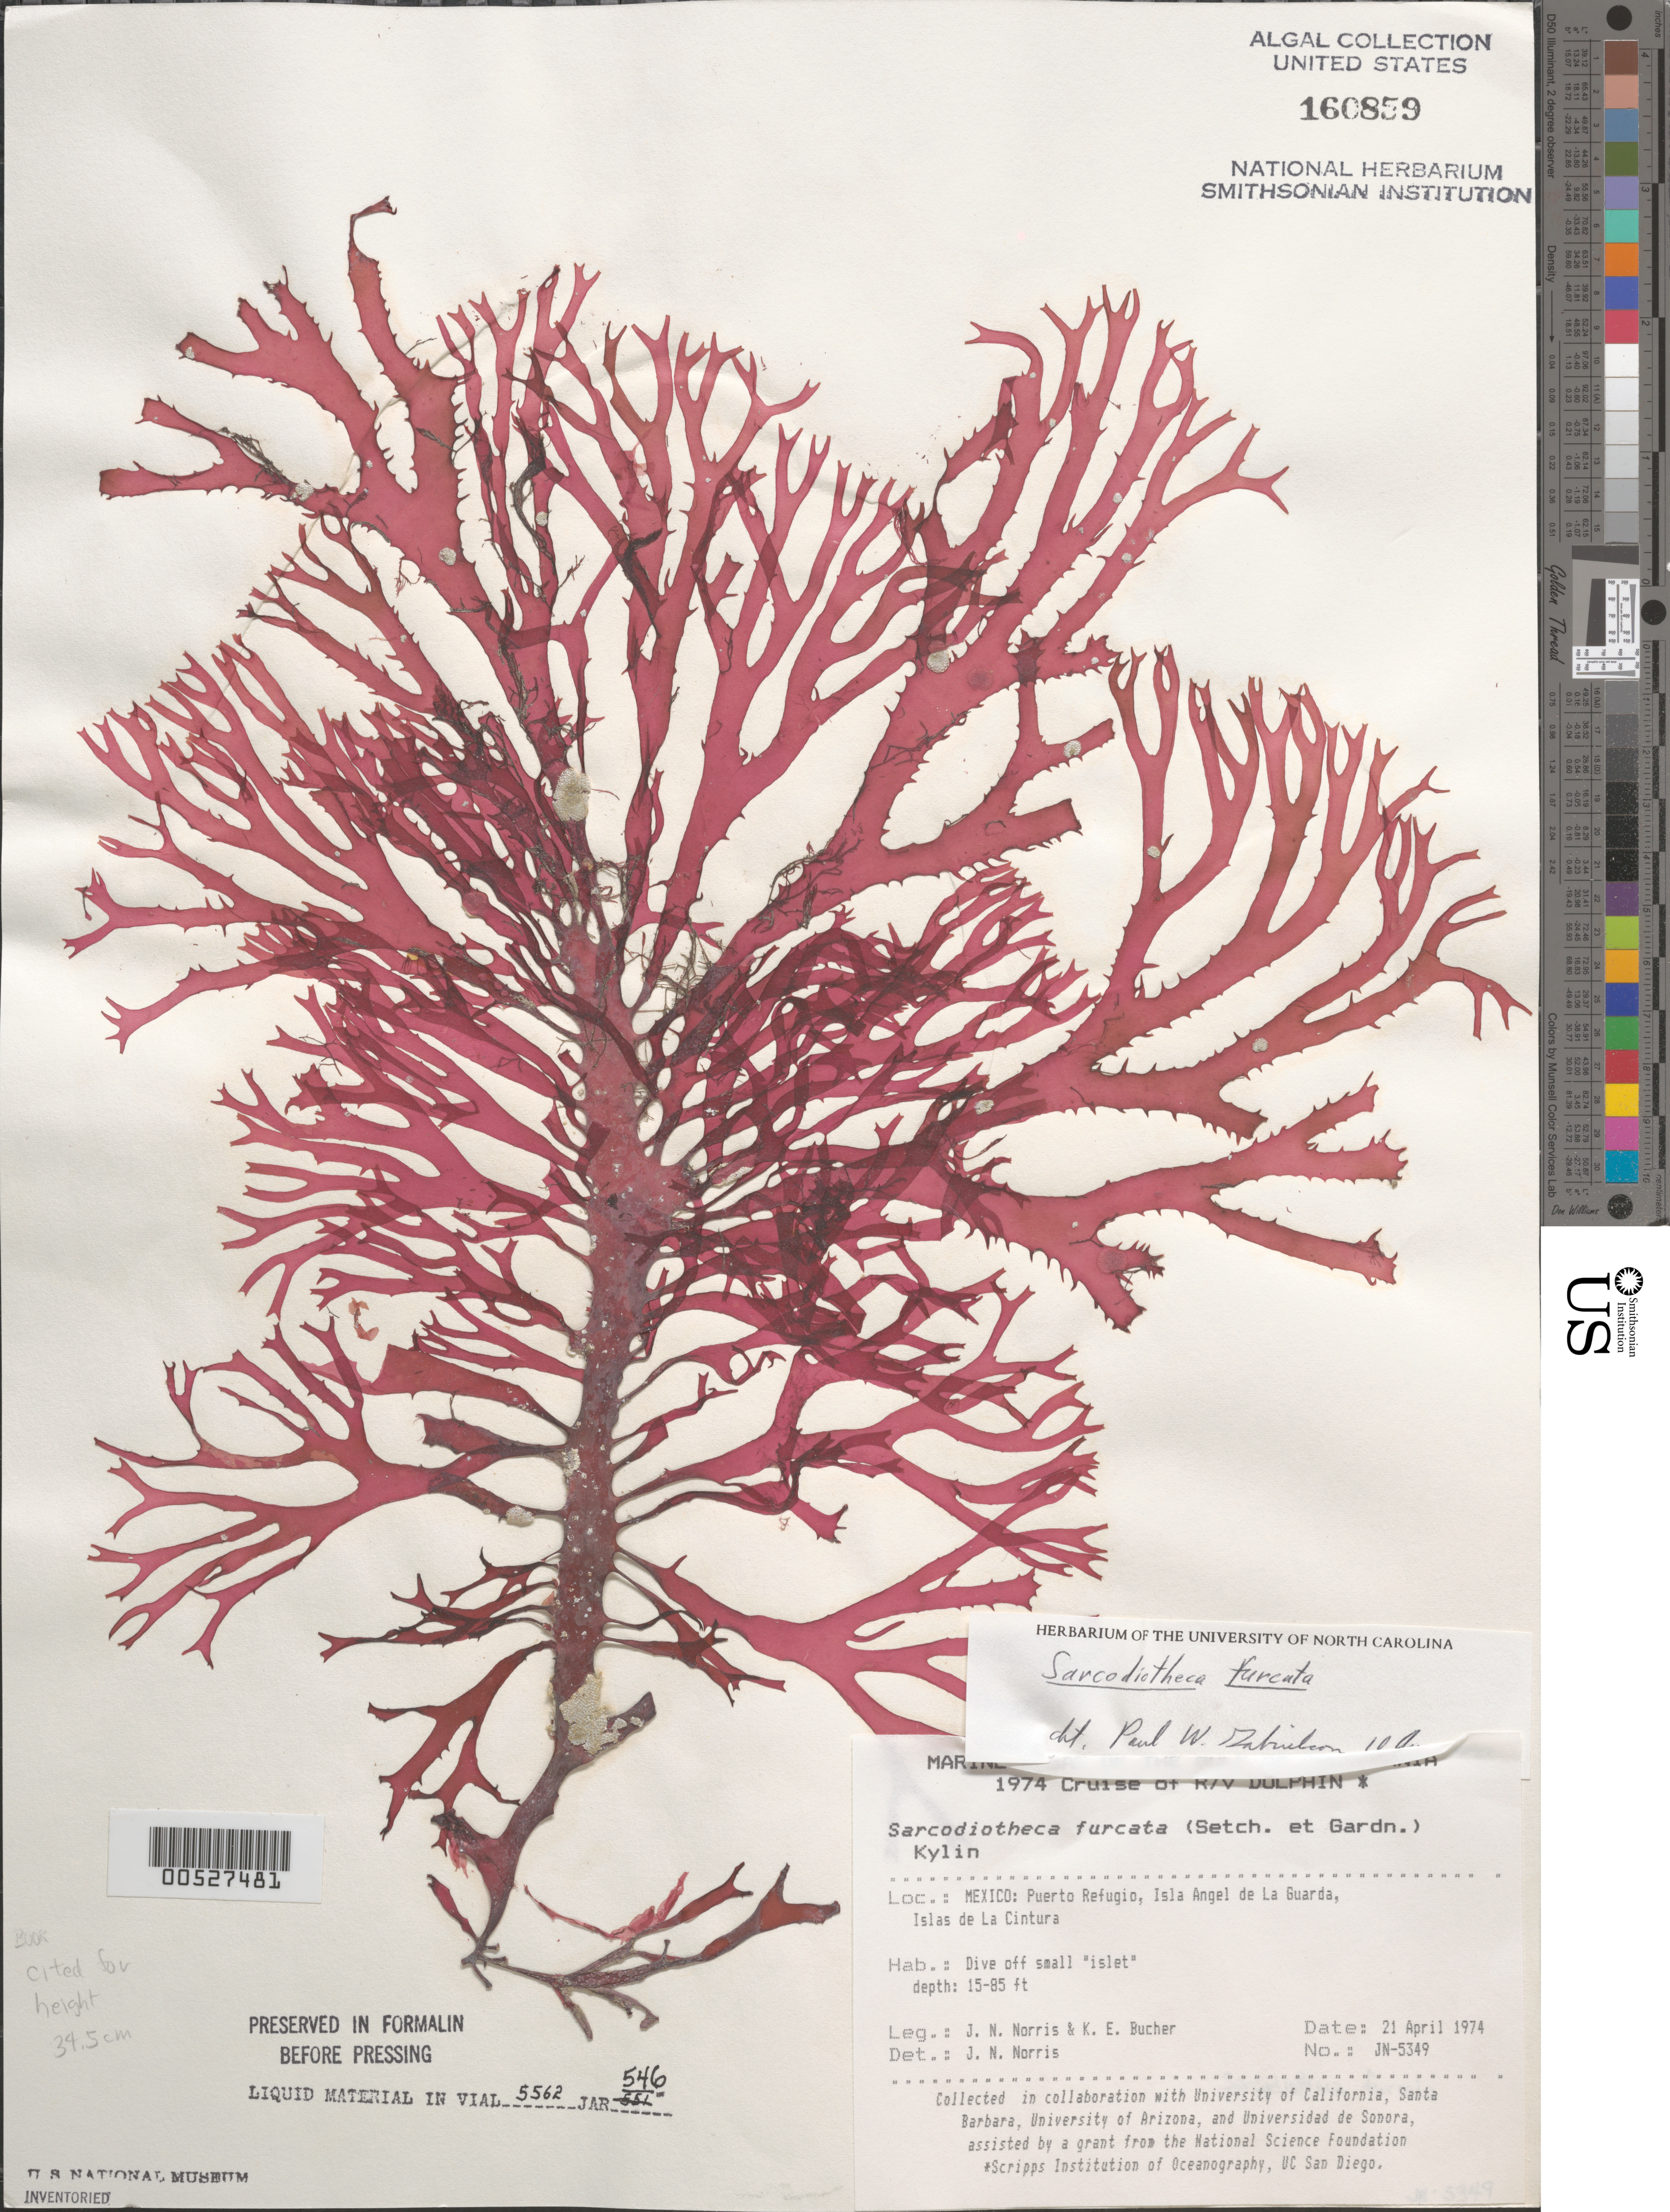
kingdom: Plantae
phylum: Rhodophyta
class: Florideophyceae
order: Gigartinales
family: Solieriaceae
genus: Sarcodiotheca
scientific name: Sarcodiotheca furcata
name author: (Setch. & N.L. Gardner) Kylin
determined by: Gabrielson, P. W.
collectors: J. N. Norris & K. E. Bucher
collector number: JN-5349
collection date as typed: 21 Apr 1974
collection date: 1974-04-21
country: Mexico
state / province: Baja California Norte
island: Isla Angel de la Guarda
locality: Puerto Refugio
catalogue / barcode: US 160859